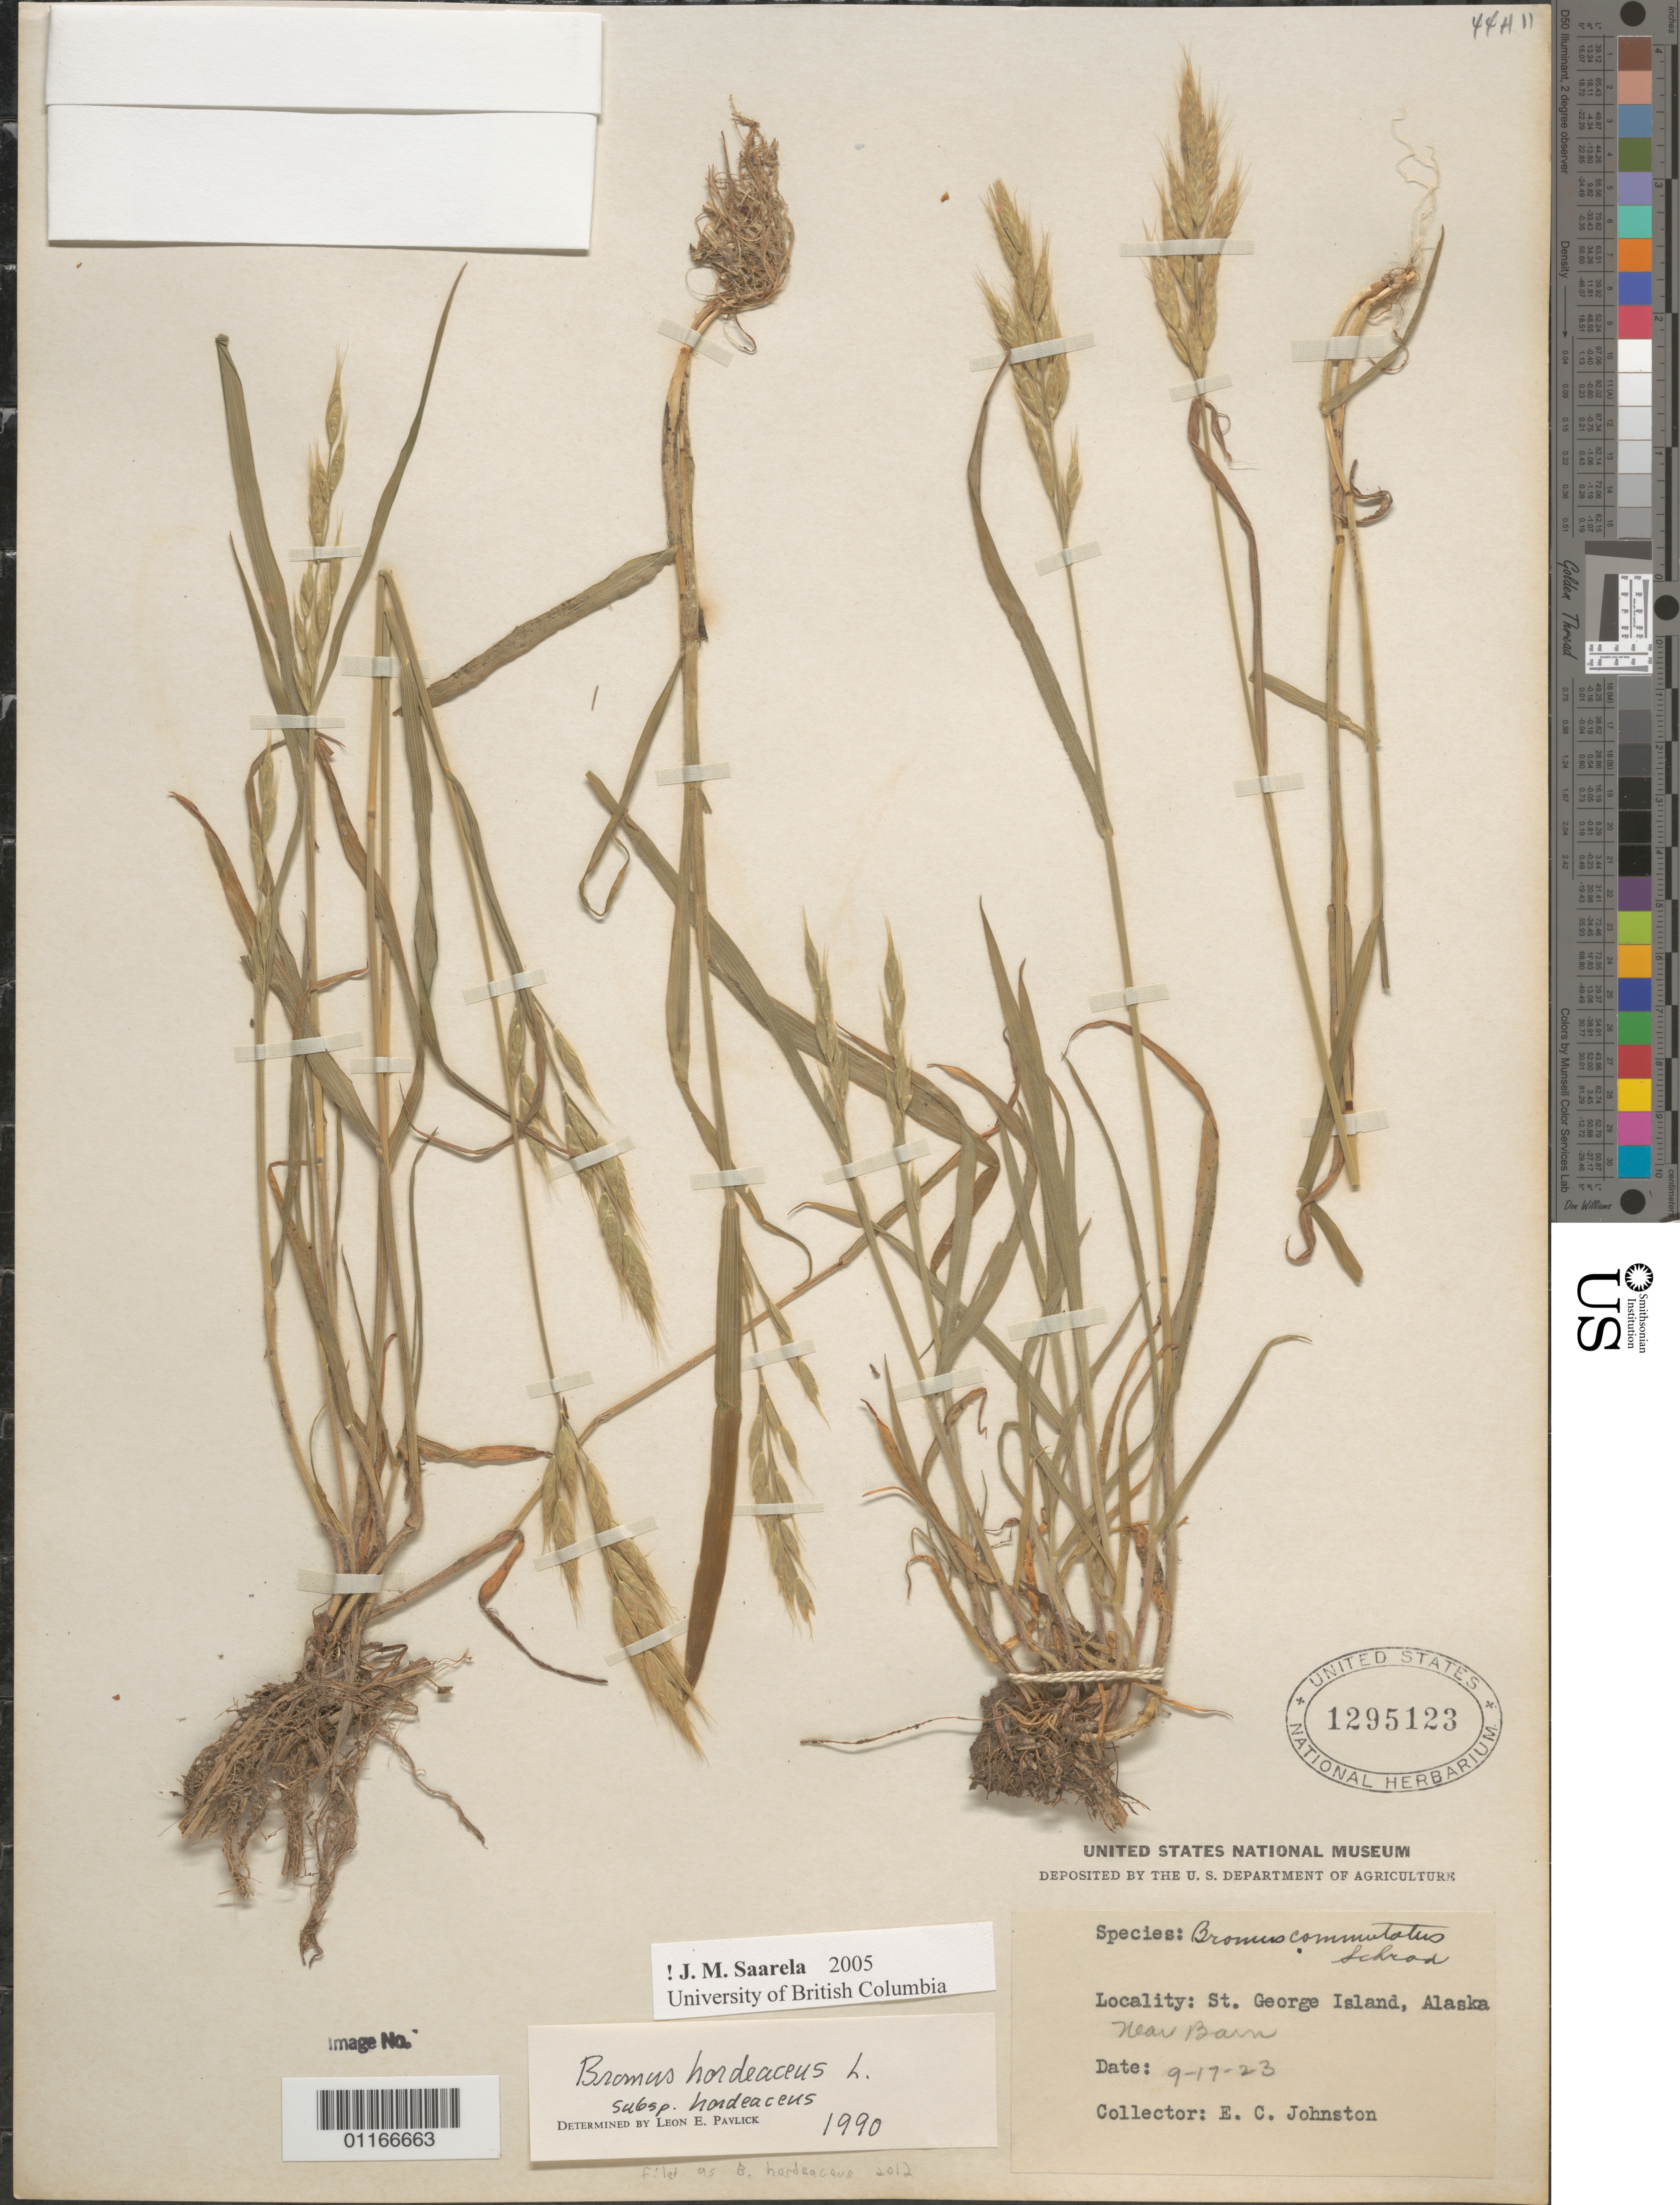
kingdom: Plantae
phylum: Tracheophyta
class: Liliopsida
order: Poales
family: Poaceae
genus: Bromus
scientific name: Bromus hordeaceus subsp. hordeaceus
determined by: Pavlick, L. E.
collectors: E. C. Johnston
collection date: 1923-09-17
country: United States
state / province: Alaska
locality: St. George Island, Near Barn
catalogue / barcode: US 1295123